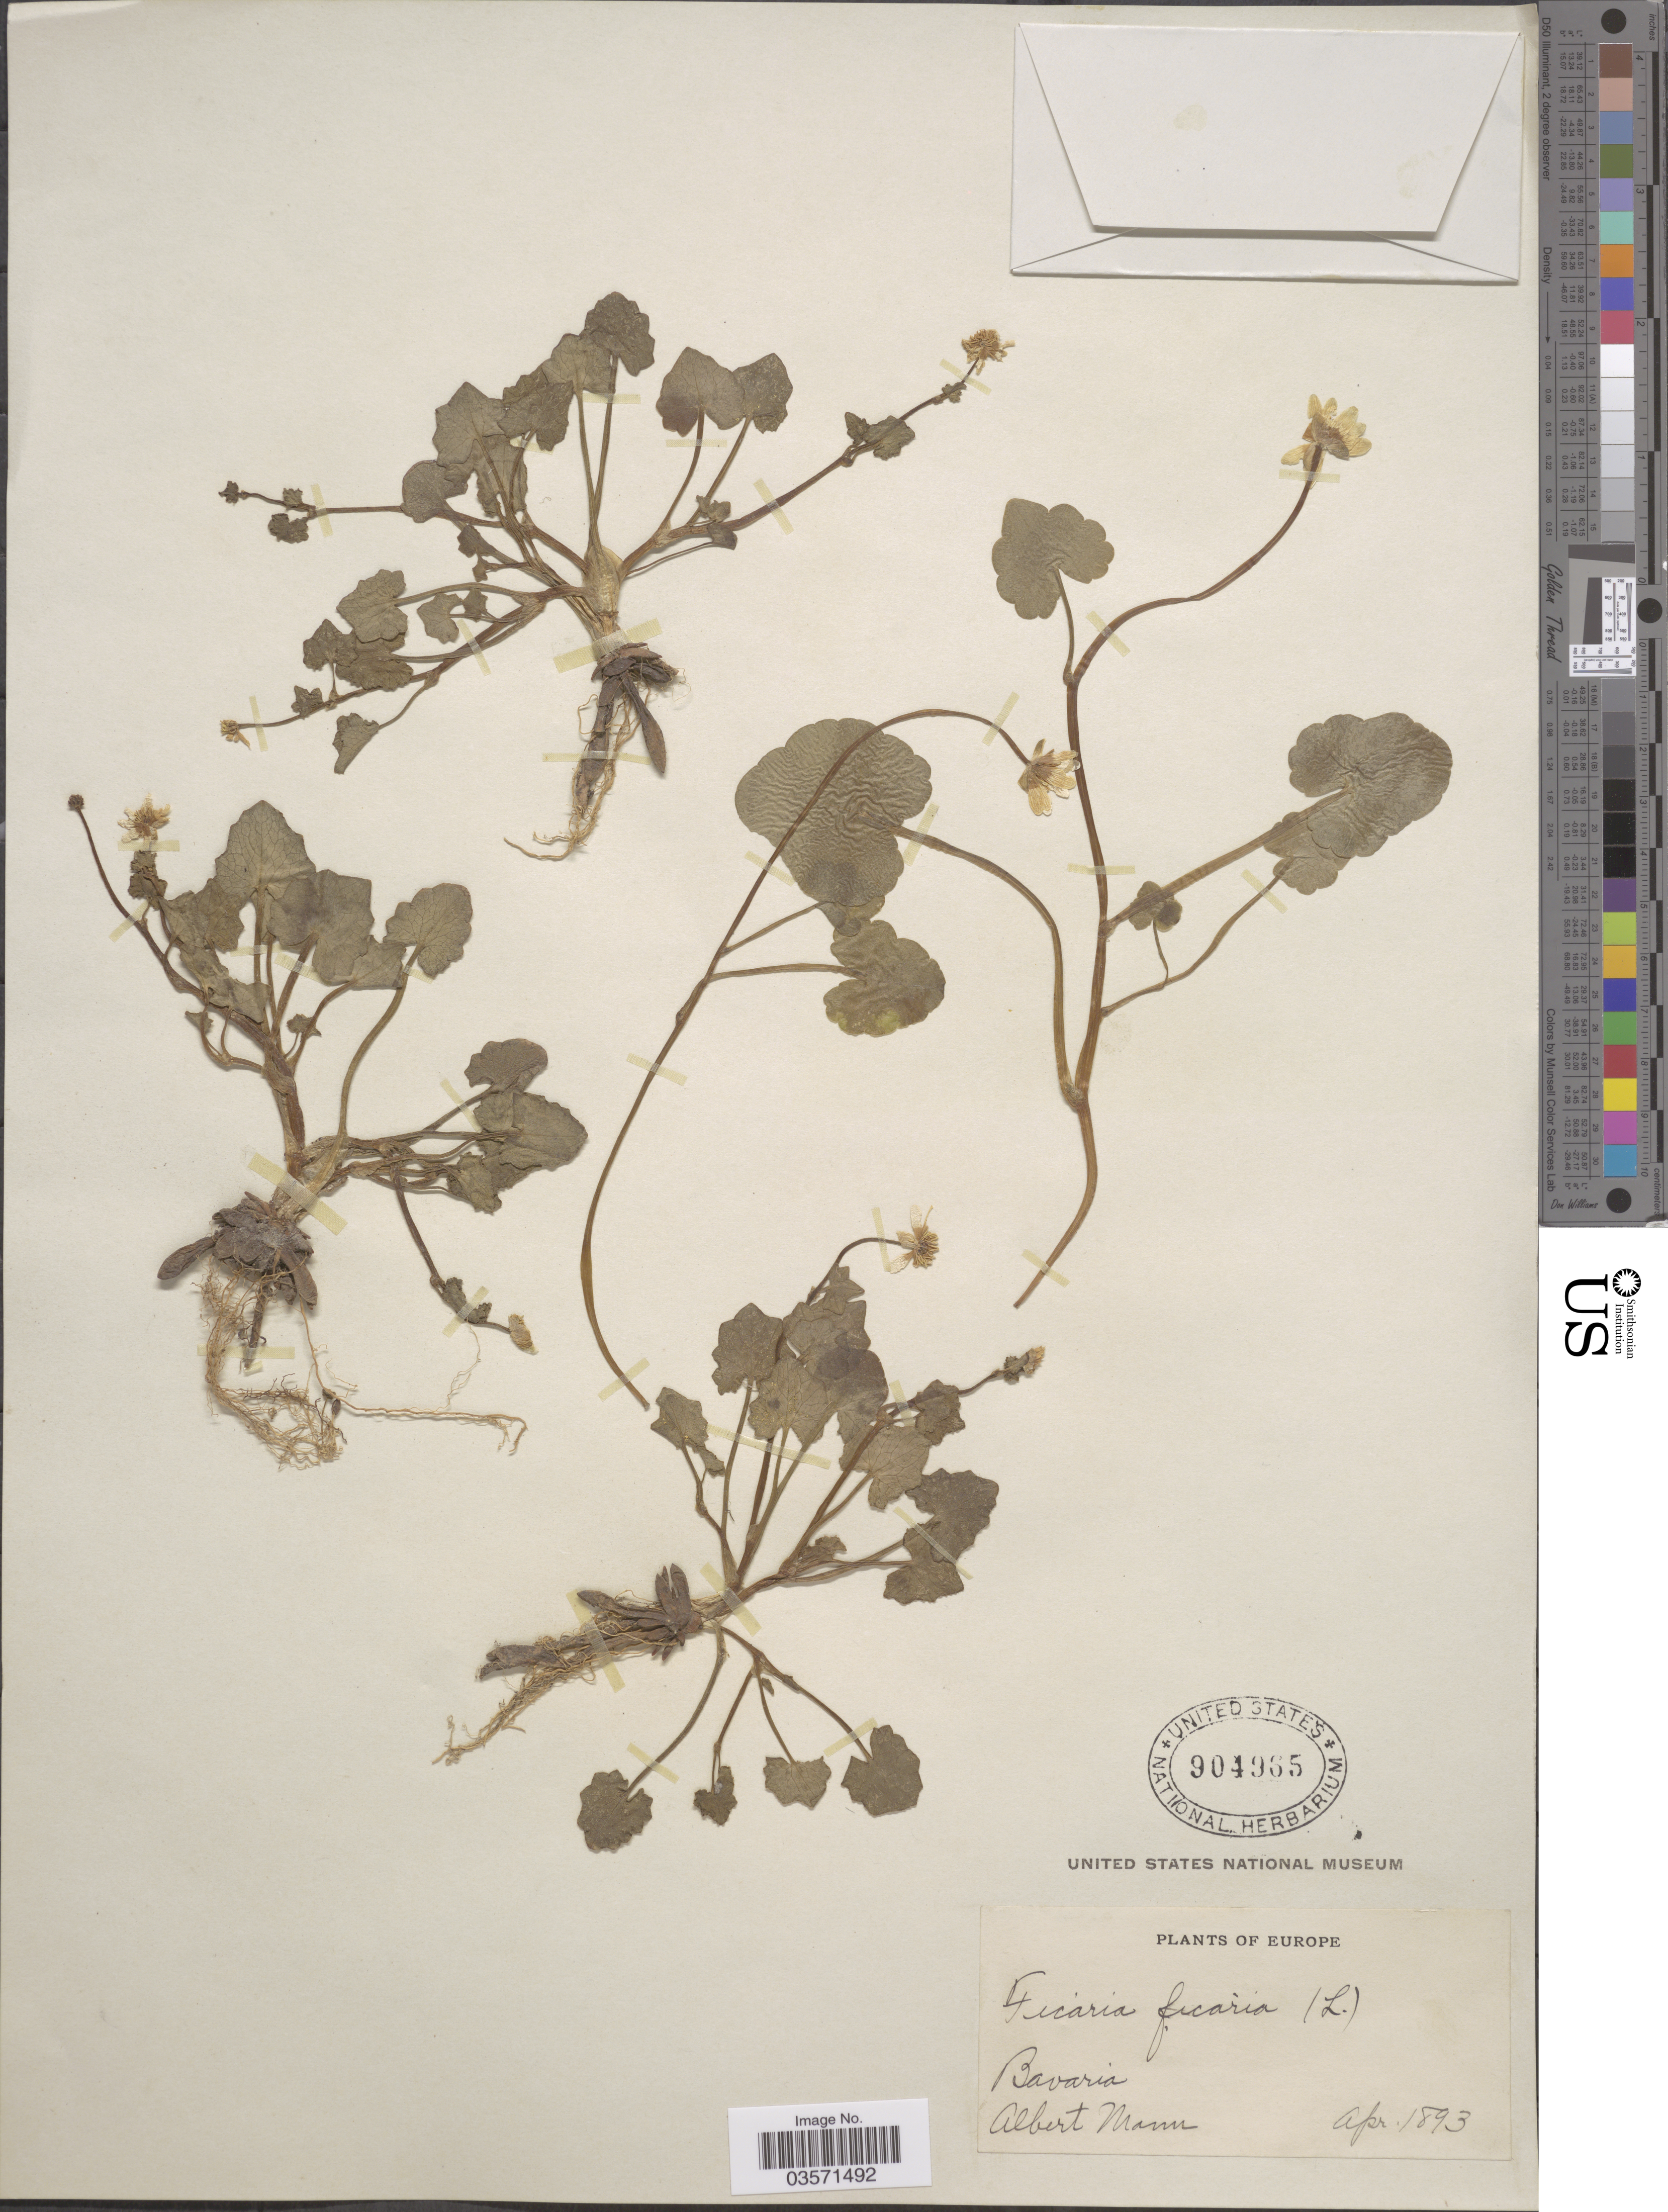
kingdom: Plantae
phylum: Tracheophyta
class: Magnoliopsida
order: Ranunculales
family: Ranunculaceae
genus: Ficaria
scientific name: Ficaria verna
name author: Huds.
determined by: Strong, M. T., (US), Smithsonian Institution - National Museum of Natural History (UNITED STATES)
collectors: A. Mann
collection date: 1893-04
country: Germany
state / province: Bayern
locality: Bavaria.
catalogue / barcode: US 904965